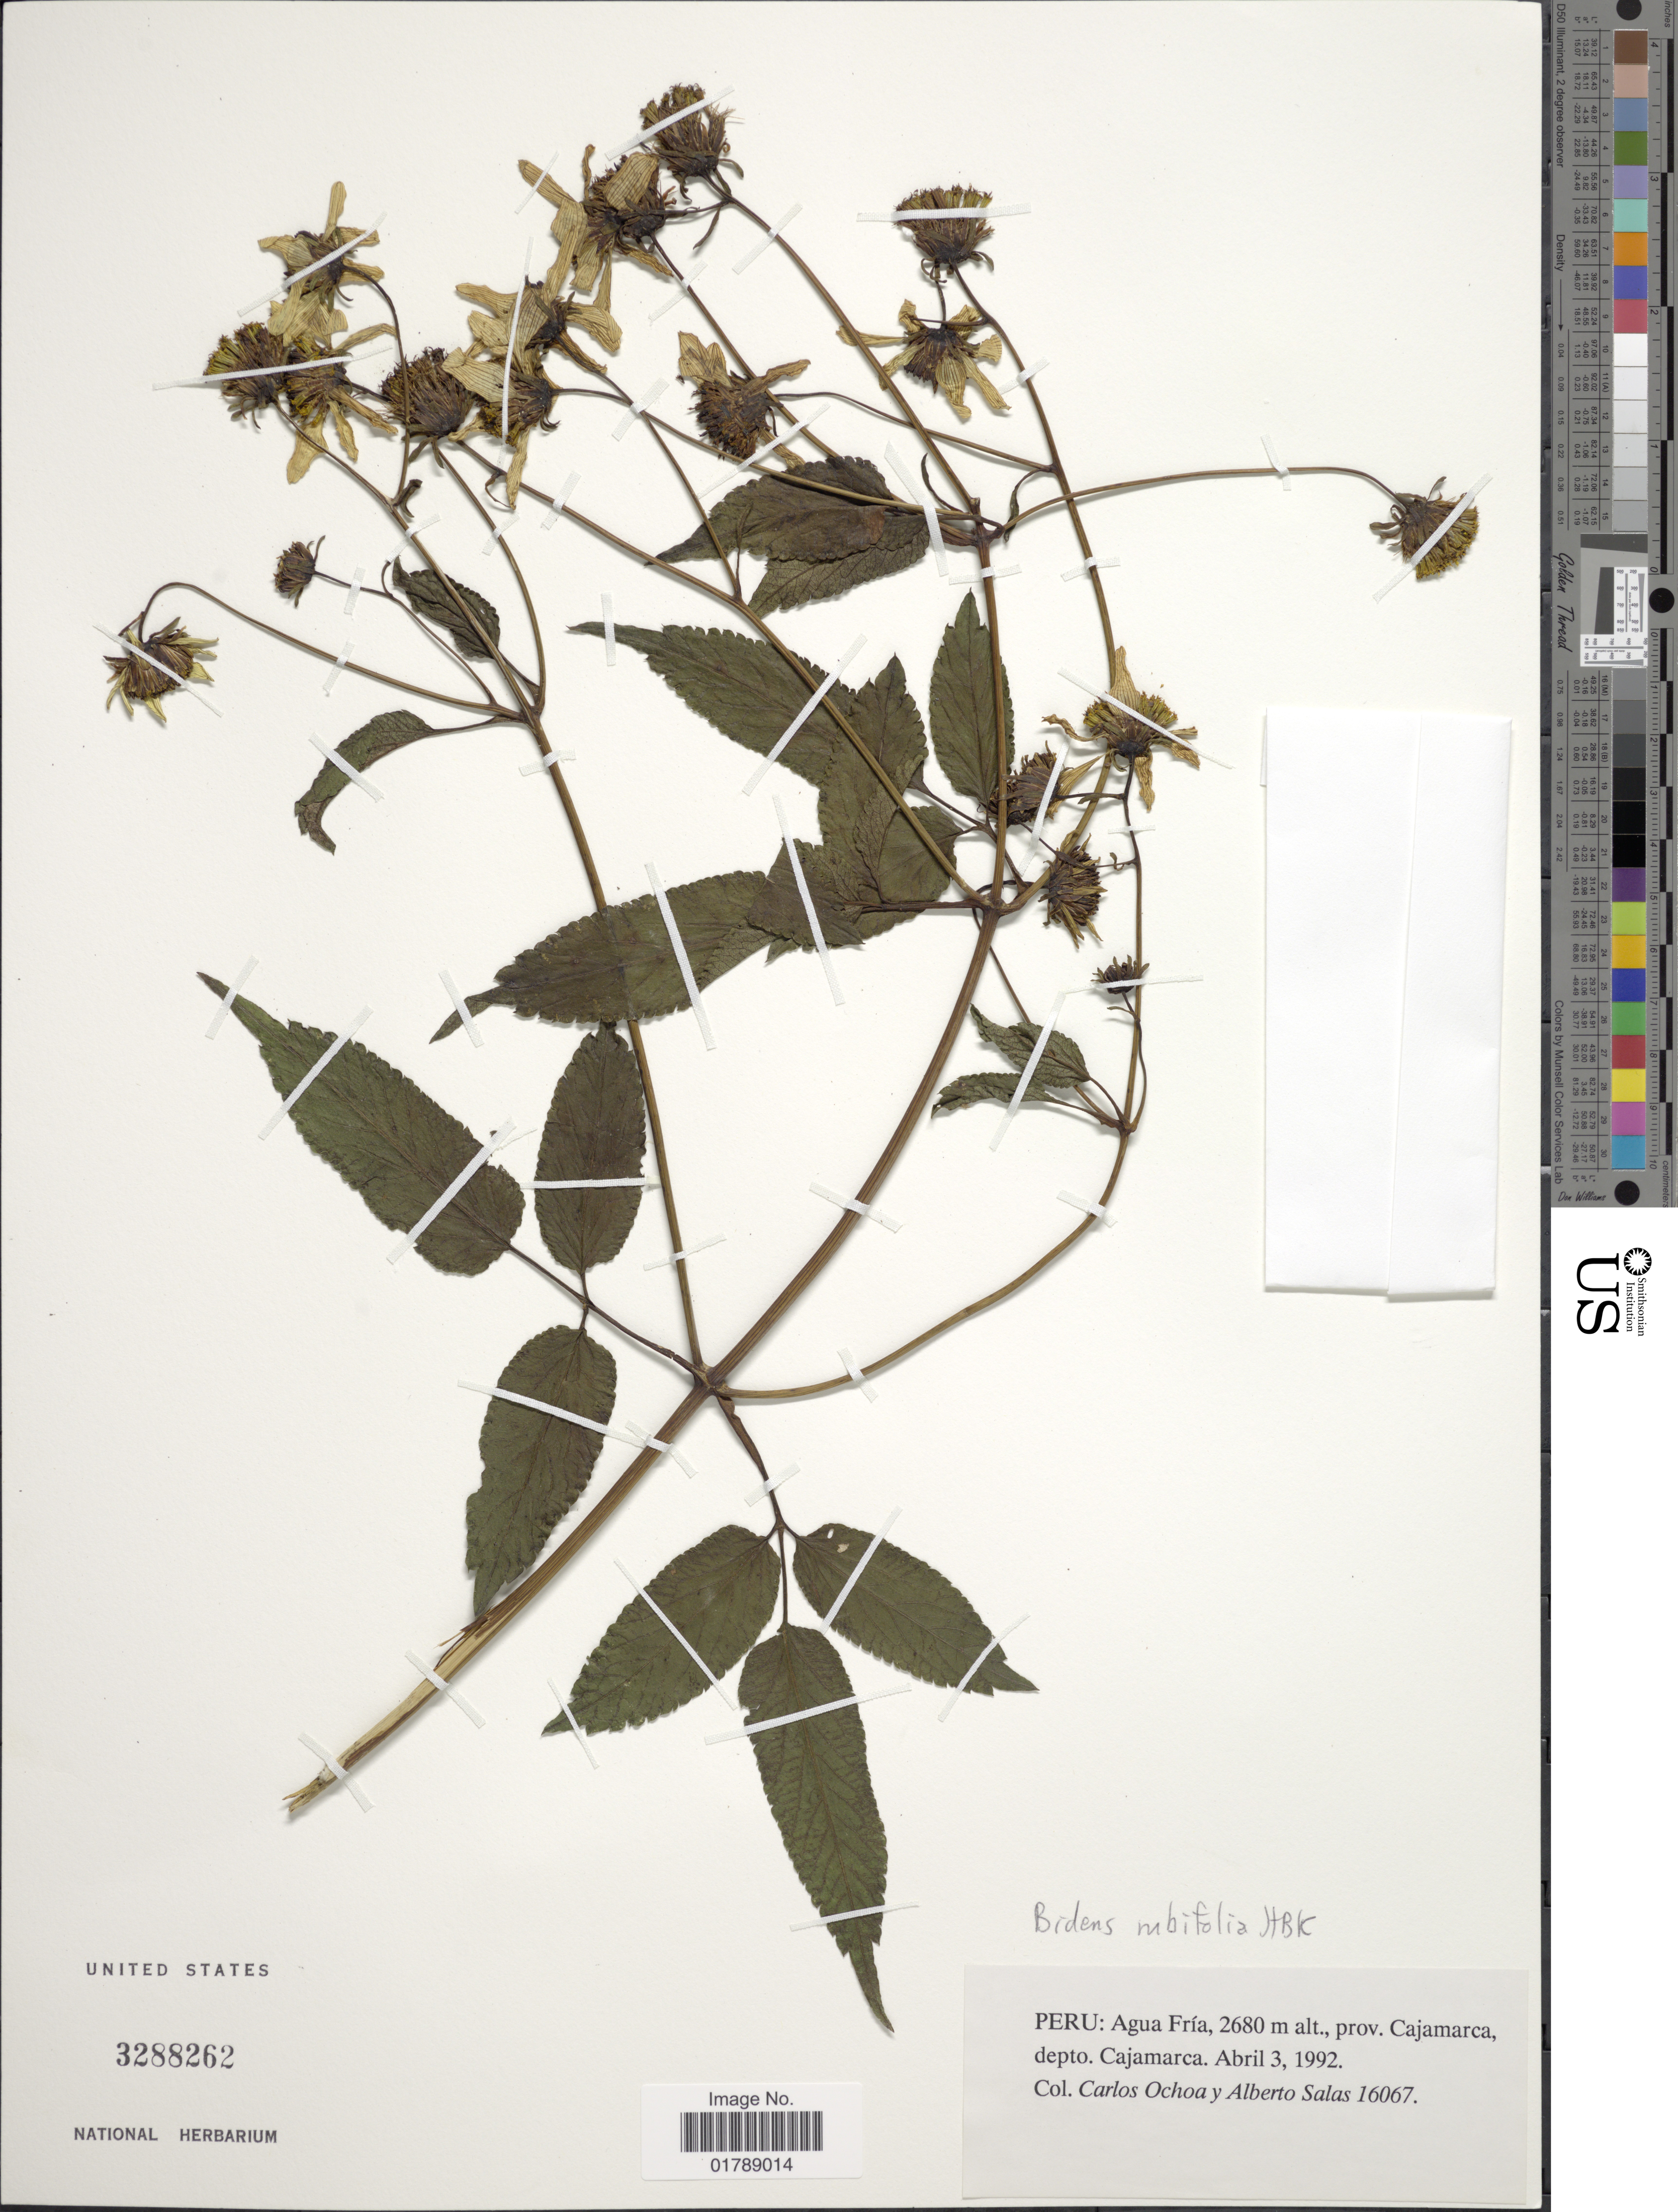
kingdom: Plantae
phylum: Tracheophyta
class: Magnoliopsida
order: Asterales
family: Asteraceae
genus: Bidens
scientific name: Bidens rubifolia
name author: Kunth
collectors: C. Ochoa & A. Salas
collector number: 16067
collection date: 1992-04-03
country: Peru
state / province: Cajamarca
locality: Agua Fría. prov. Cajamarca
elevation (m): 2680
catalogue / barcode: US 3288262